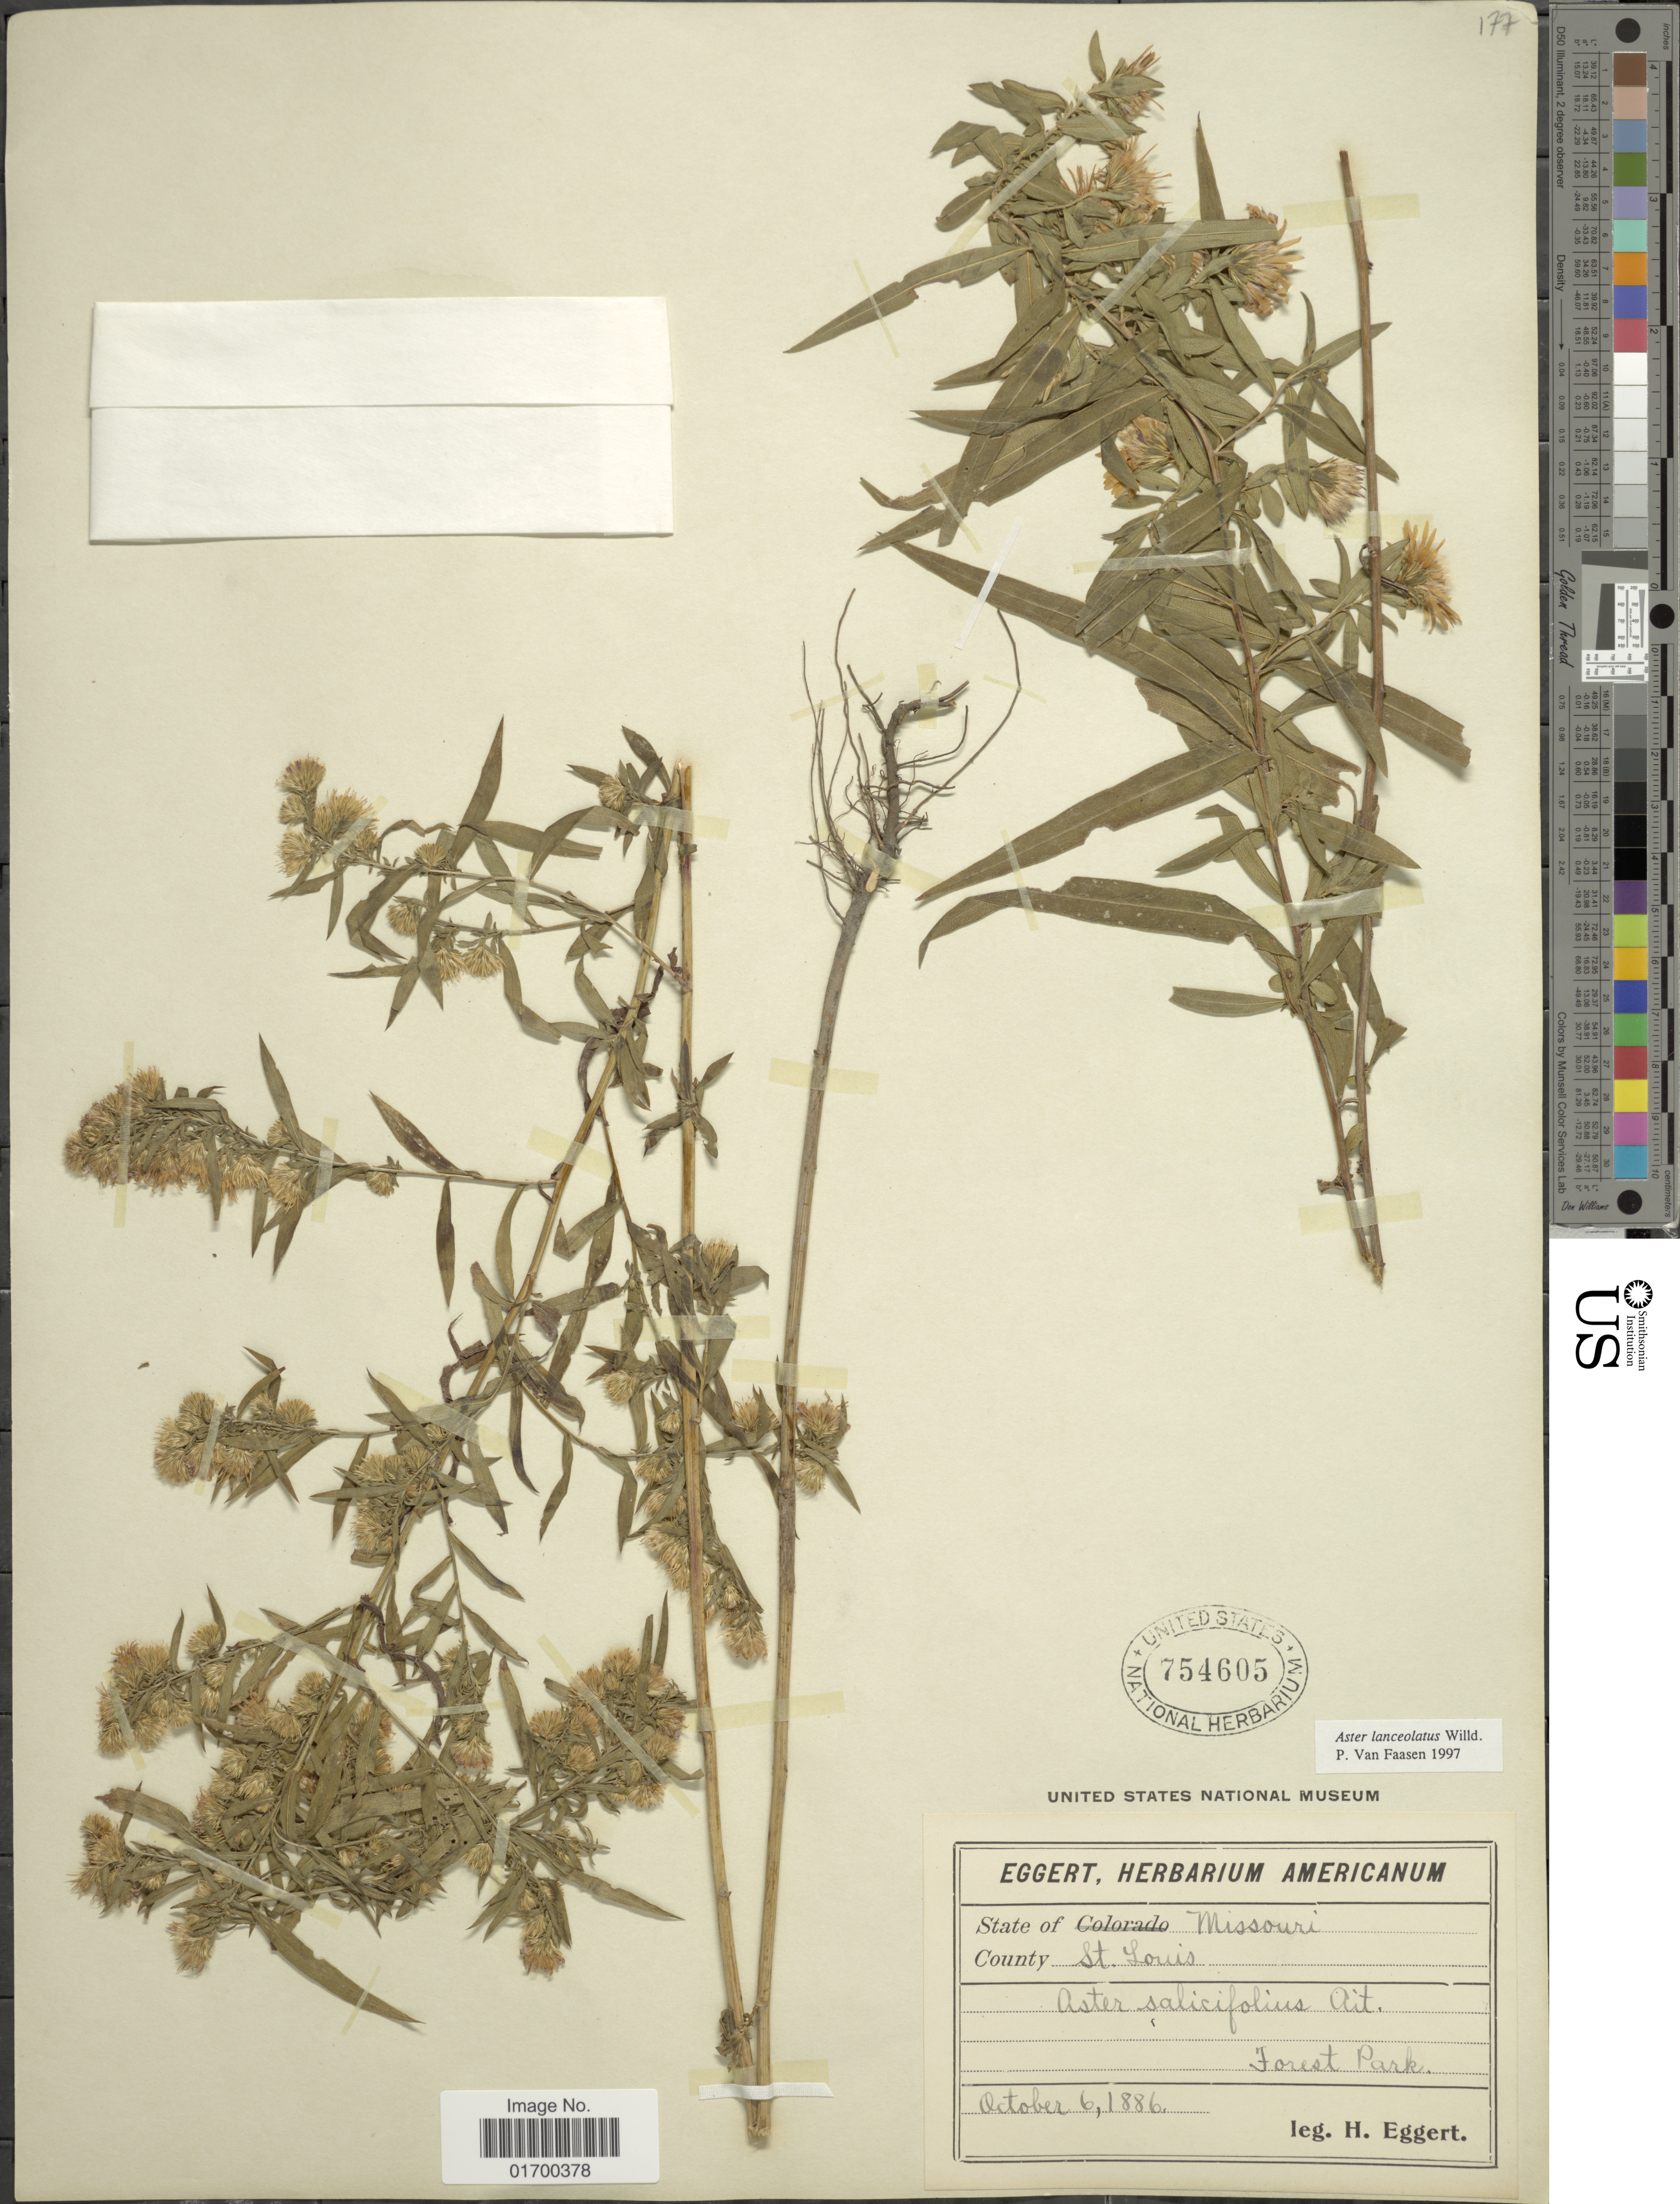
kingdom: Plantae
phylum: Tracheophyta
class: Magnoliopsida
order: Asterales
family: Asteraceae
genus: Symphyotrichum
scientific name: Symphyotrichum lanceolatum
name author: (Willd.) G.L. Nesom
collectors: H. Eggert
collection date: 1886-10-06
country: United States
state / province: Missouri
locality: St. Louis County, Forest Park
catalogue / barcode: US 754605